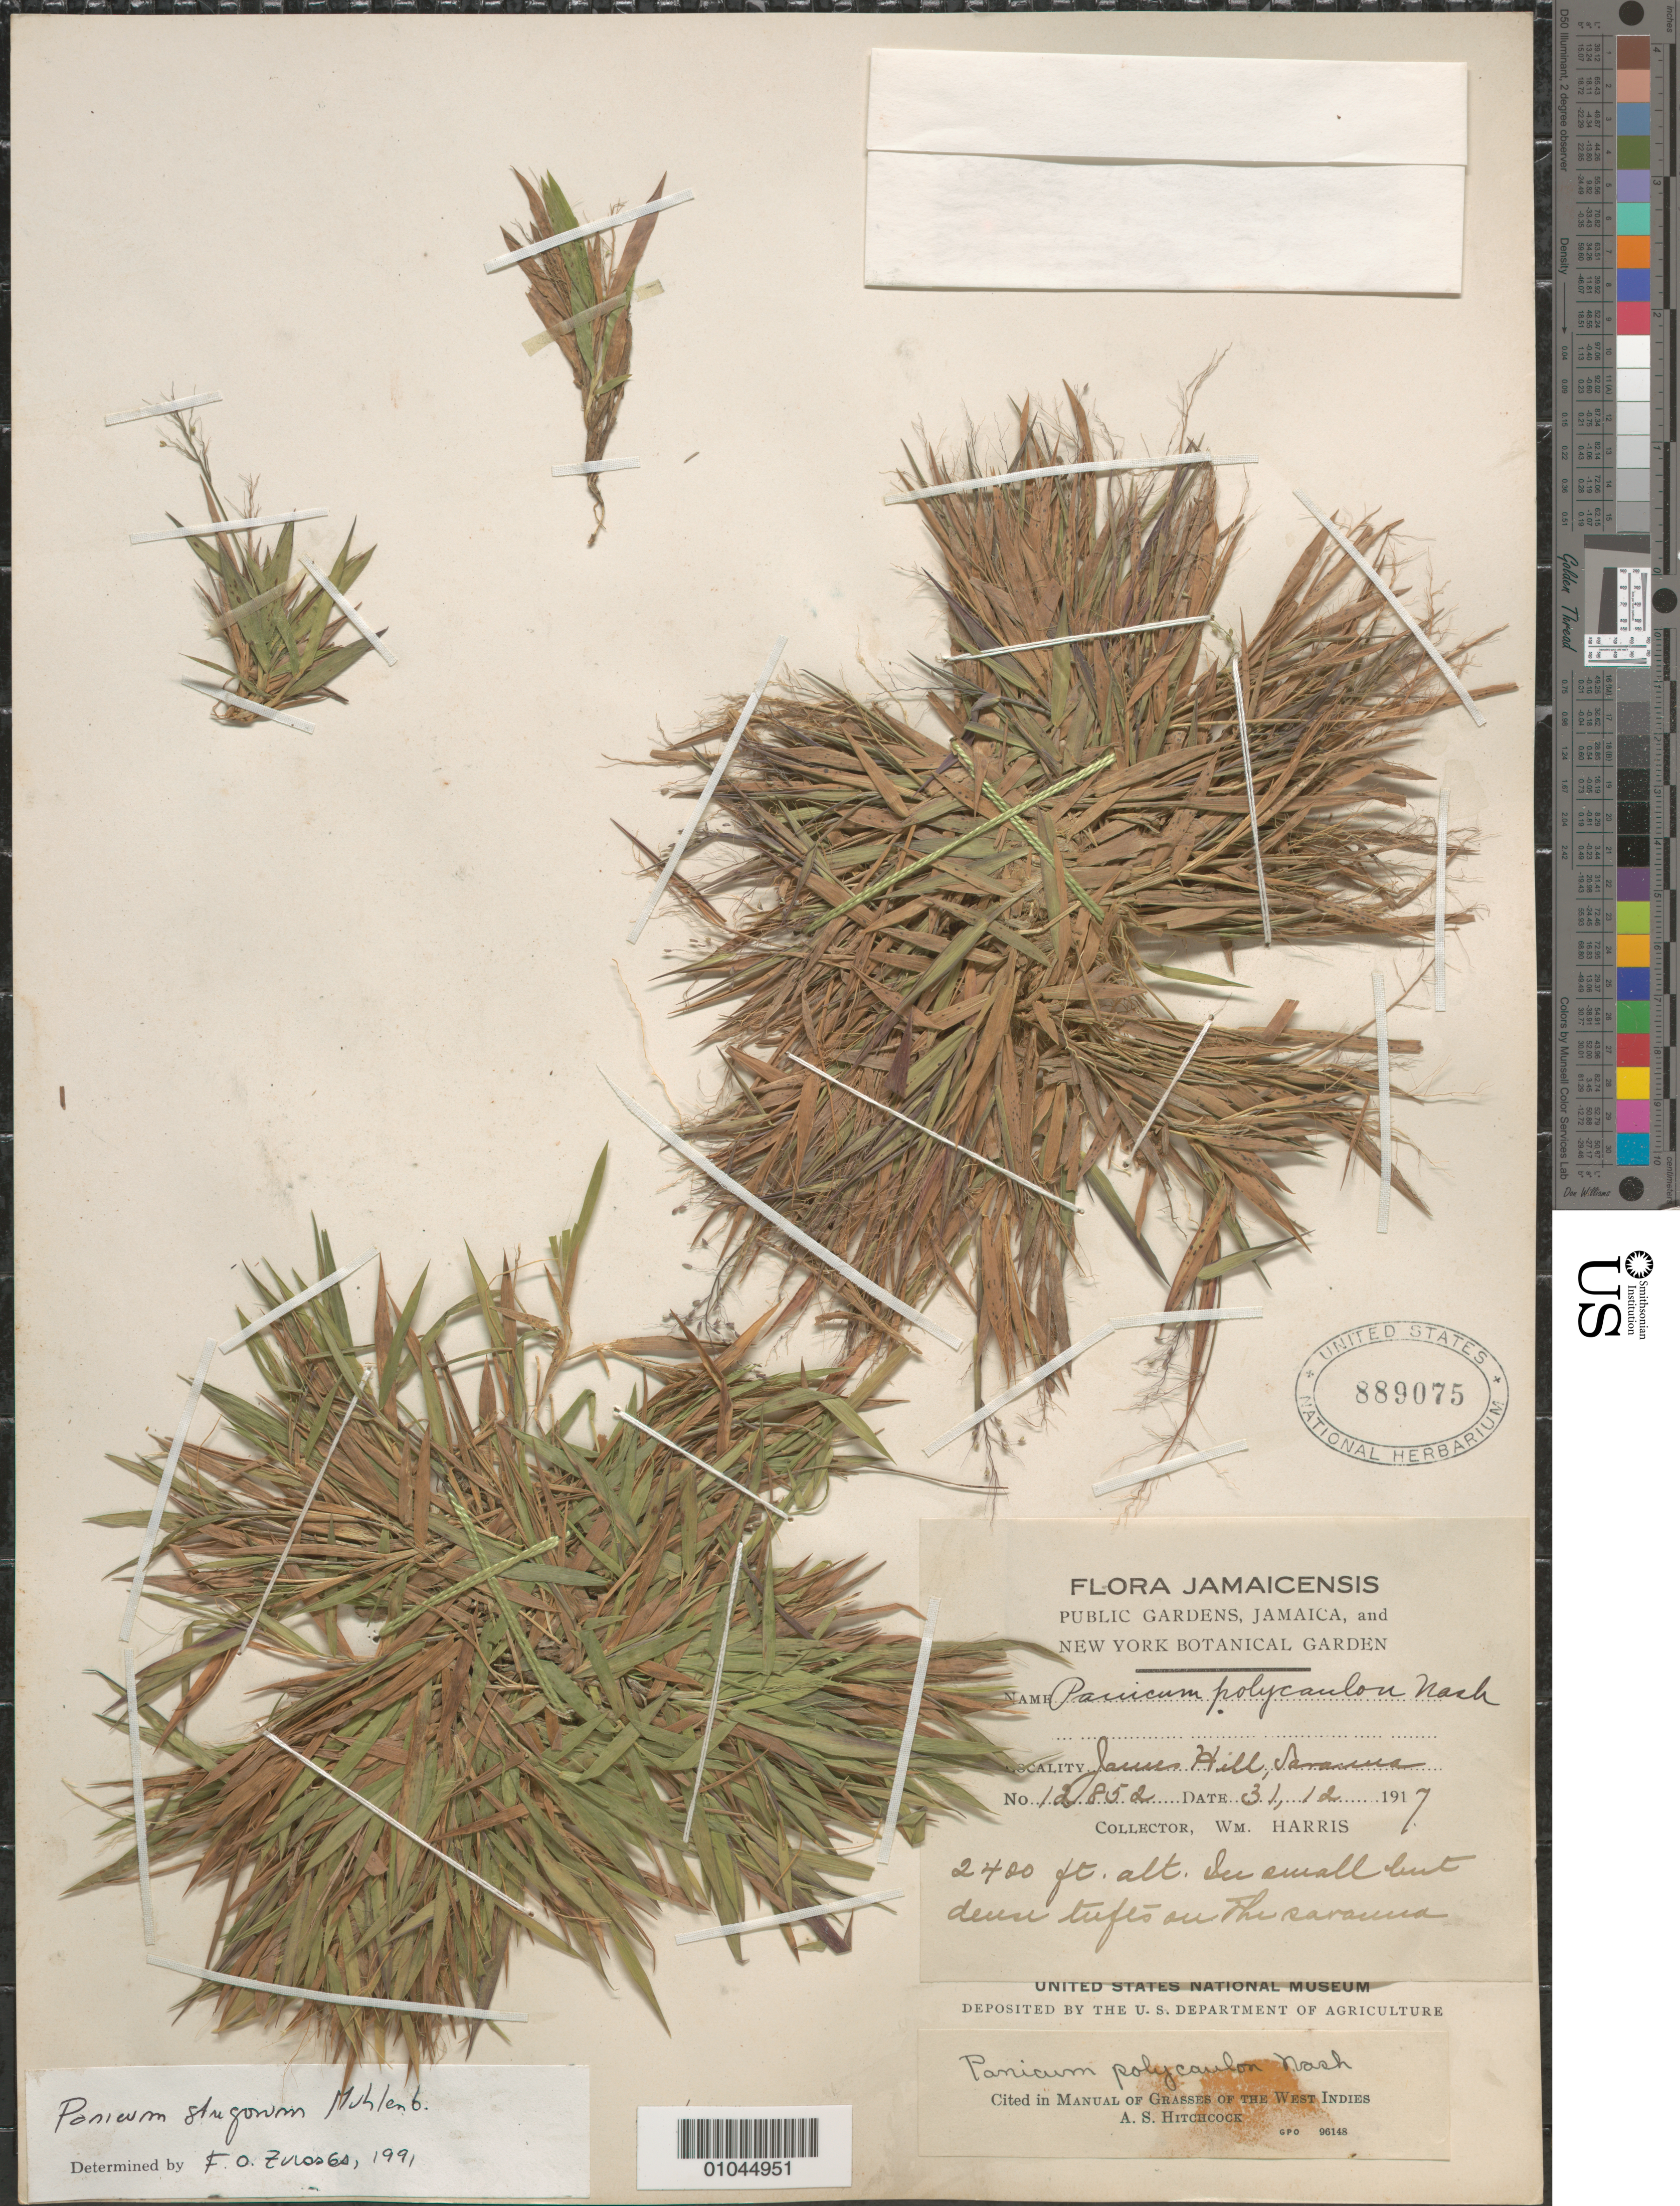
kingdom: Plantae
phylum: Tracheophyta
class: Liliopsida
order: Poales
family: Poaceae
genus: Panicum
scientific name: Panicum strigosum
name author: Muhl. ex Elliott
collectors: W. Harris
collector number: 12852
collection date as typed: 31 Dec 1917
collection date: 1917-12-31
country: Jamaica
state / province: Clarendon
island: Jamaica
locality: James Hill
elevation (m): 732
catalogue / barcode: US 889075